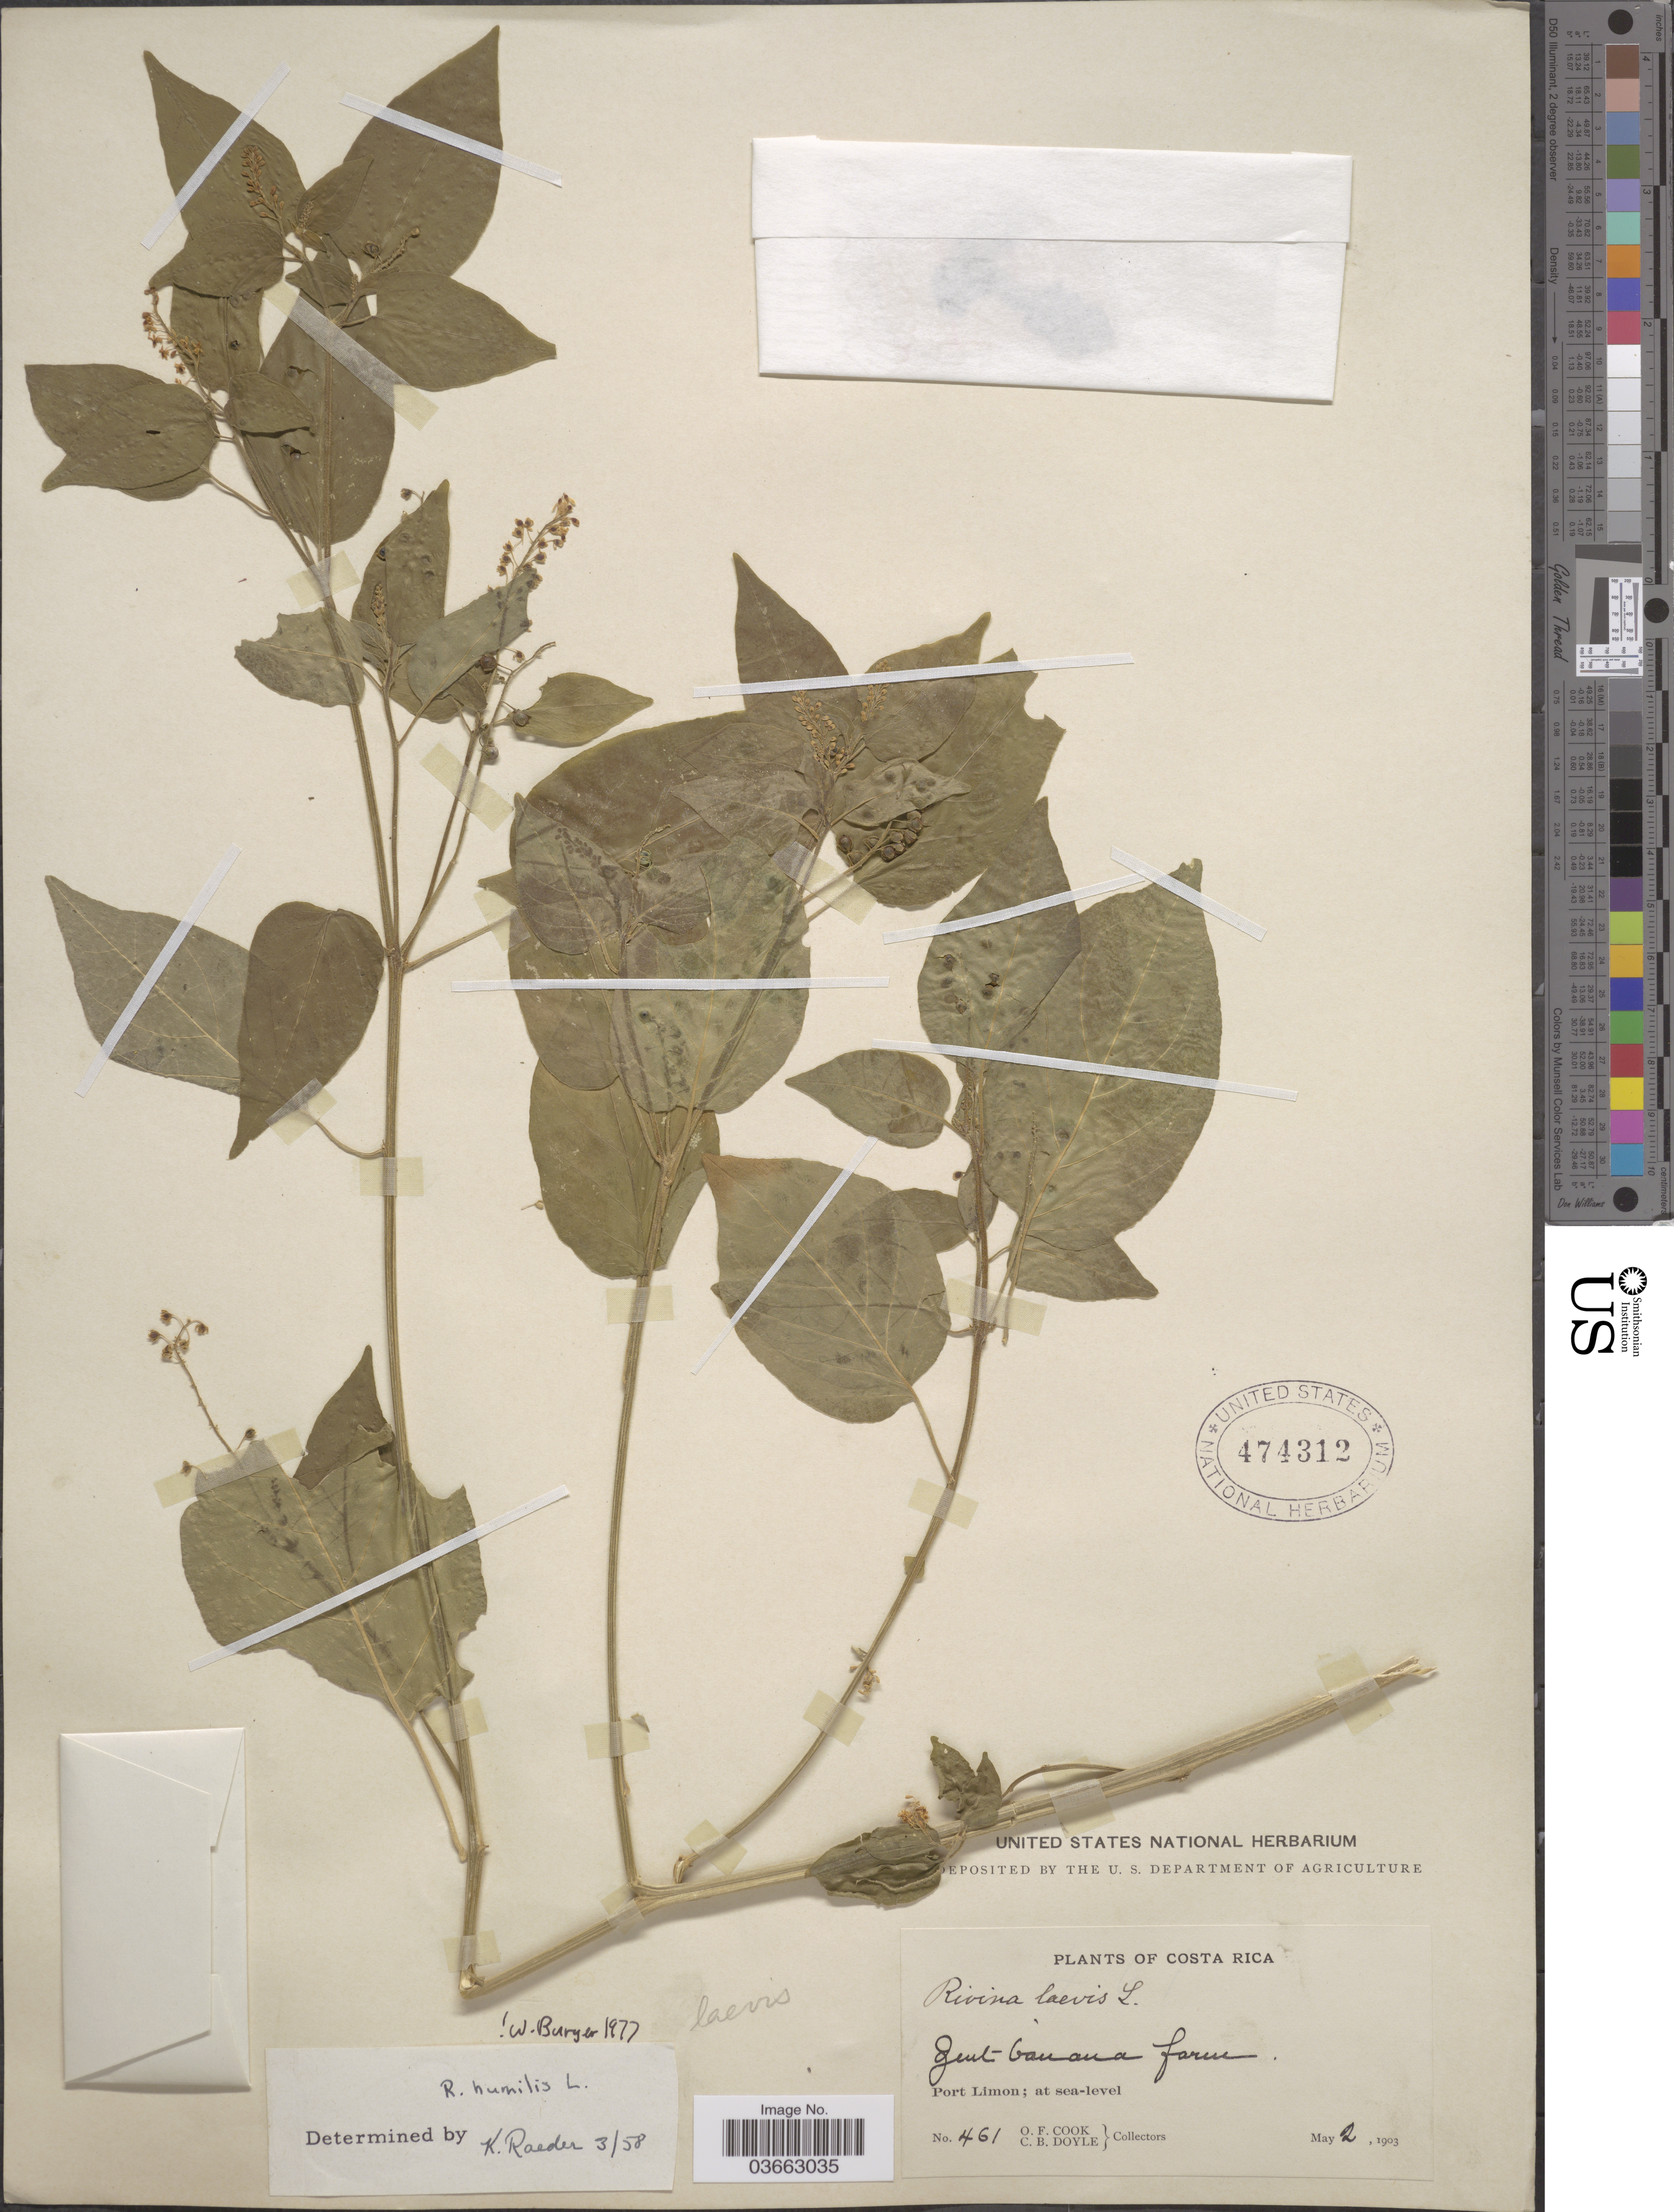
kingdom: Plantae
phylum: Tracheophyta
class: Magnoliopsida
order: Caryophyllales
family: Phytolaccaceae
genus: Rivina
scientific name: Rivina humilis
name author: L.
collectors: O. F. Cook & C. Doyle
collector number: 461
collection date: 1903-05-02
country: Costa Rica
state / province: Limón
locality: Port Limon.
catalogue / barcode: US 474312